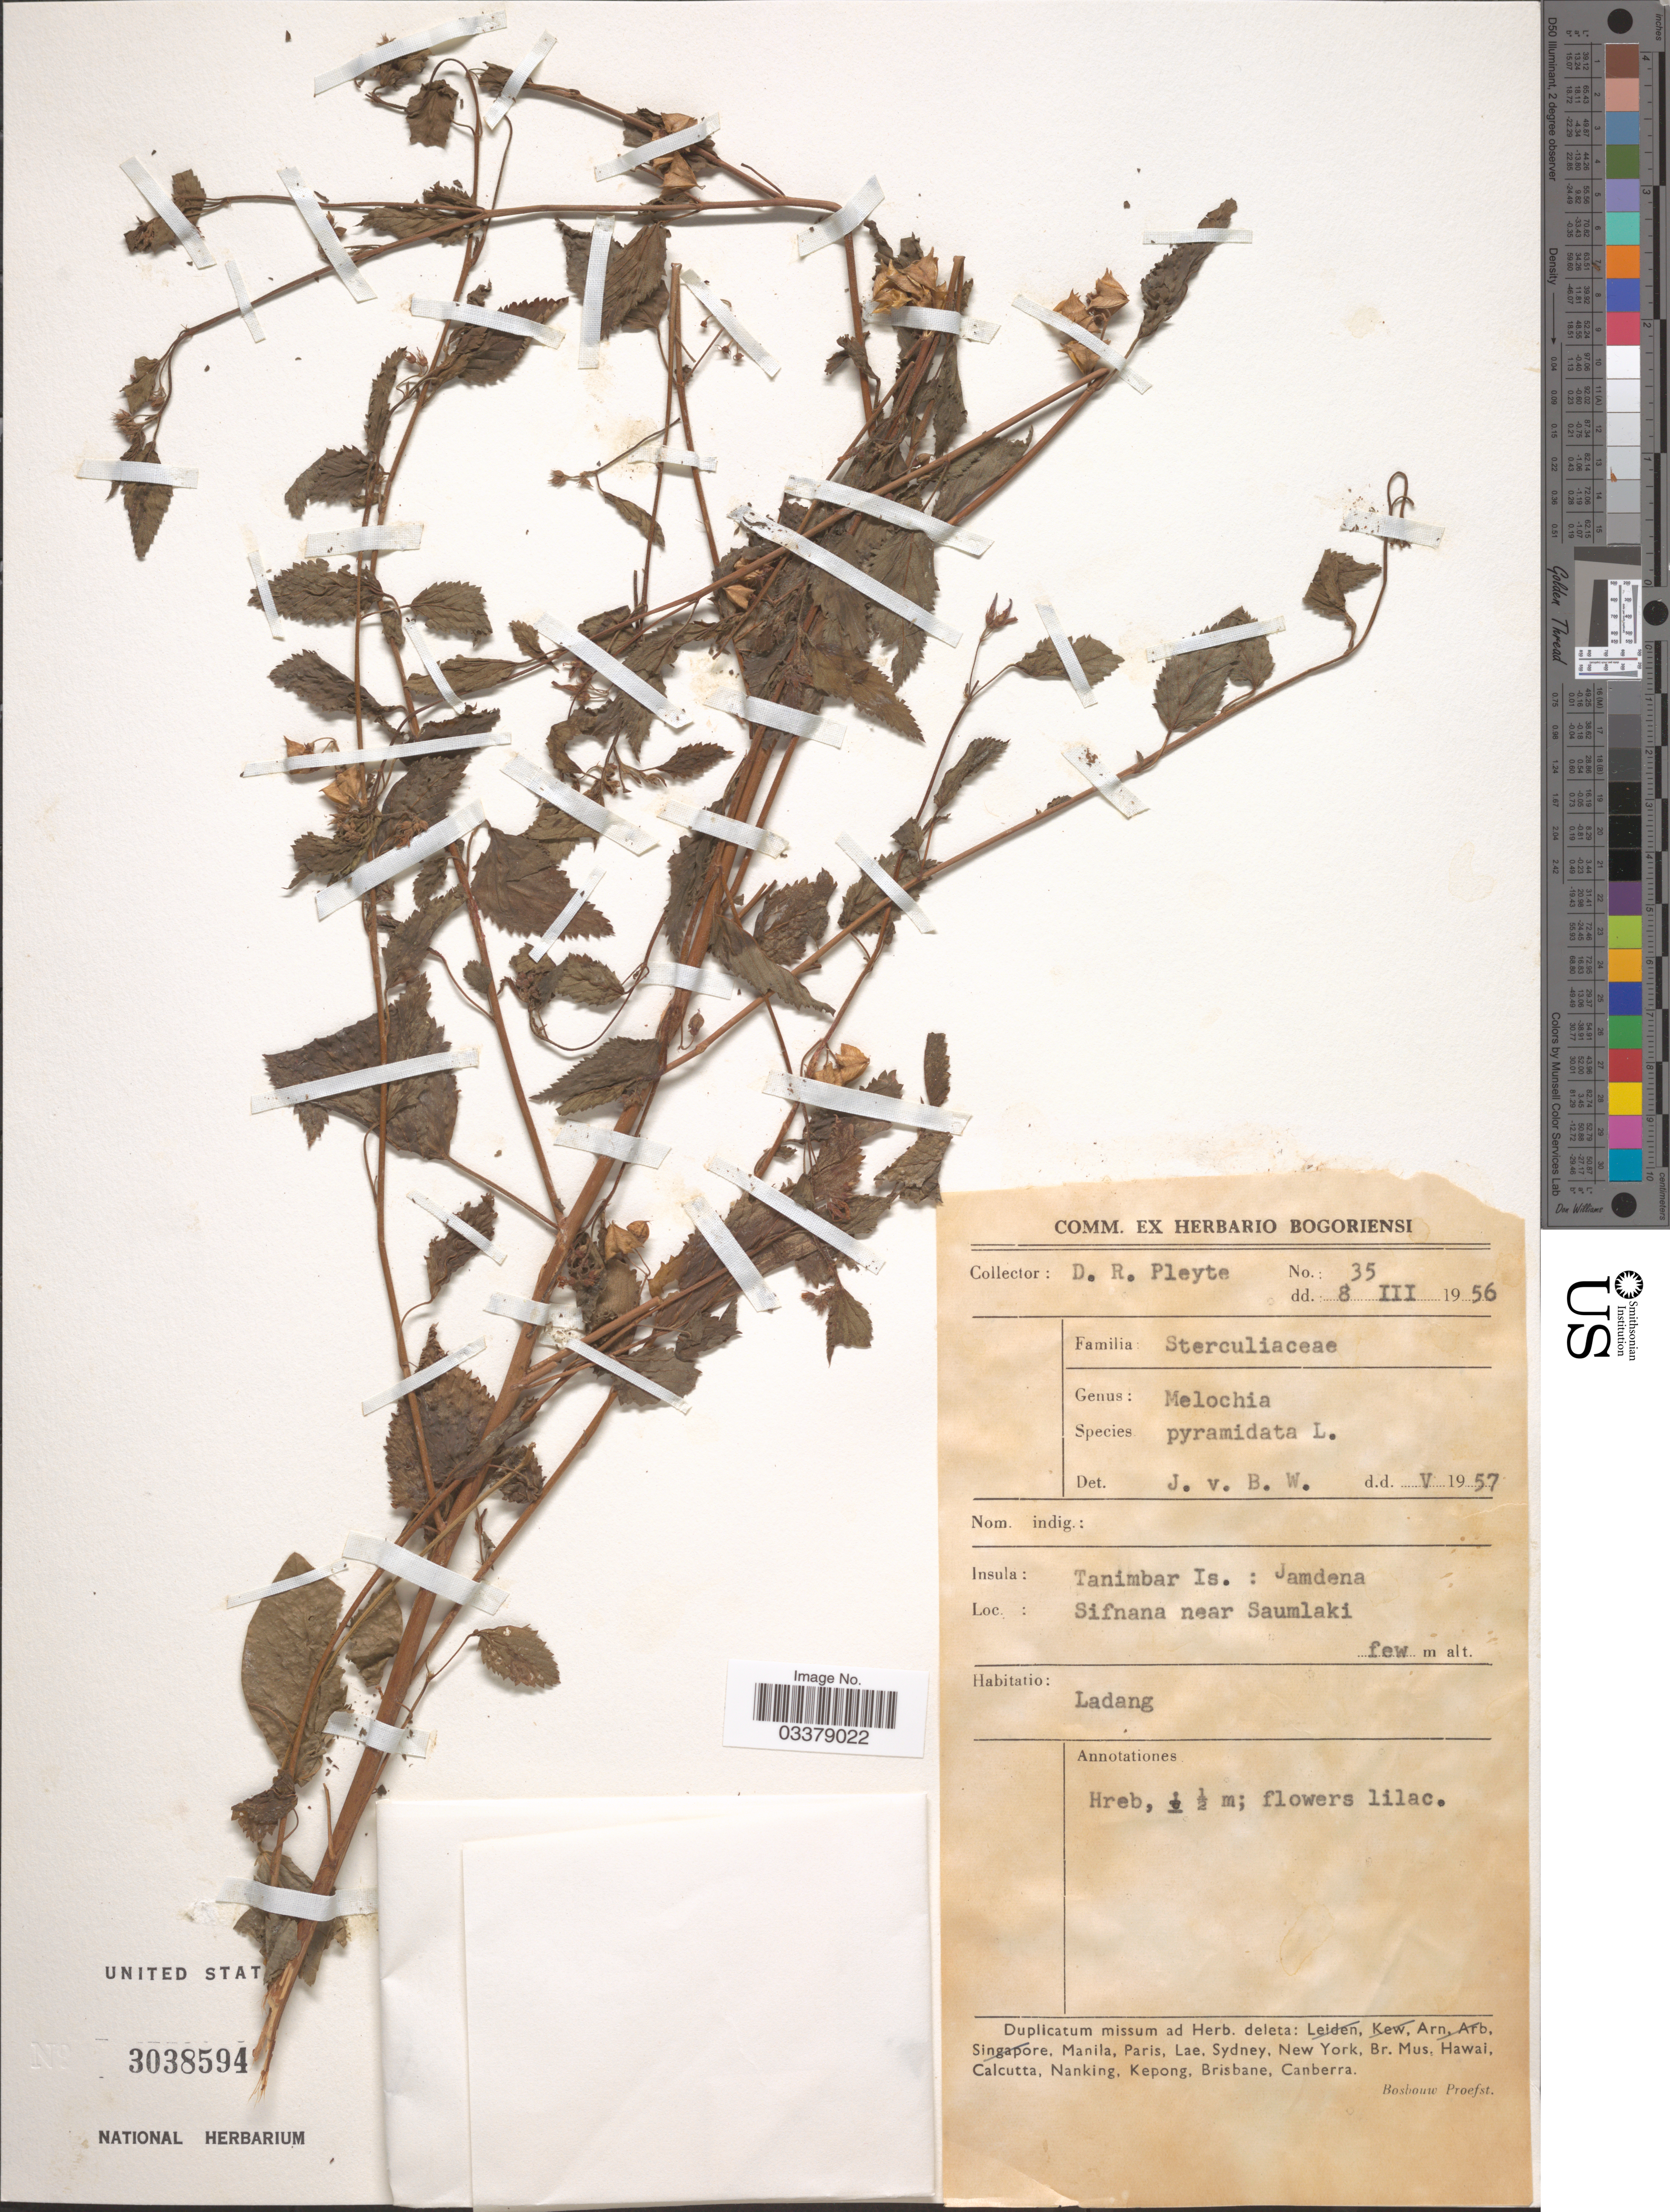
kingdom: Plantae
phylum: Tracheophyta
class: Magnoliopsida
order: Malvales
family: Malvaceae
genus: Melochia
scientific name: Melochia pyramidata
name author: L.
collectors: D. Pleyte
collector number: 35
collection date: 1956-03-08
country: Indonesia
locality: Insula: Tanimbar Is.: Jamdena. Sifnana near Saumlaki.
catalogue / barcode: US 3038594